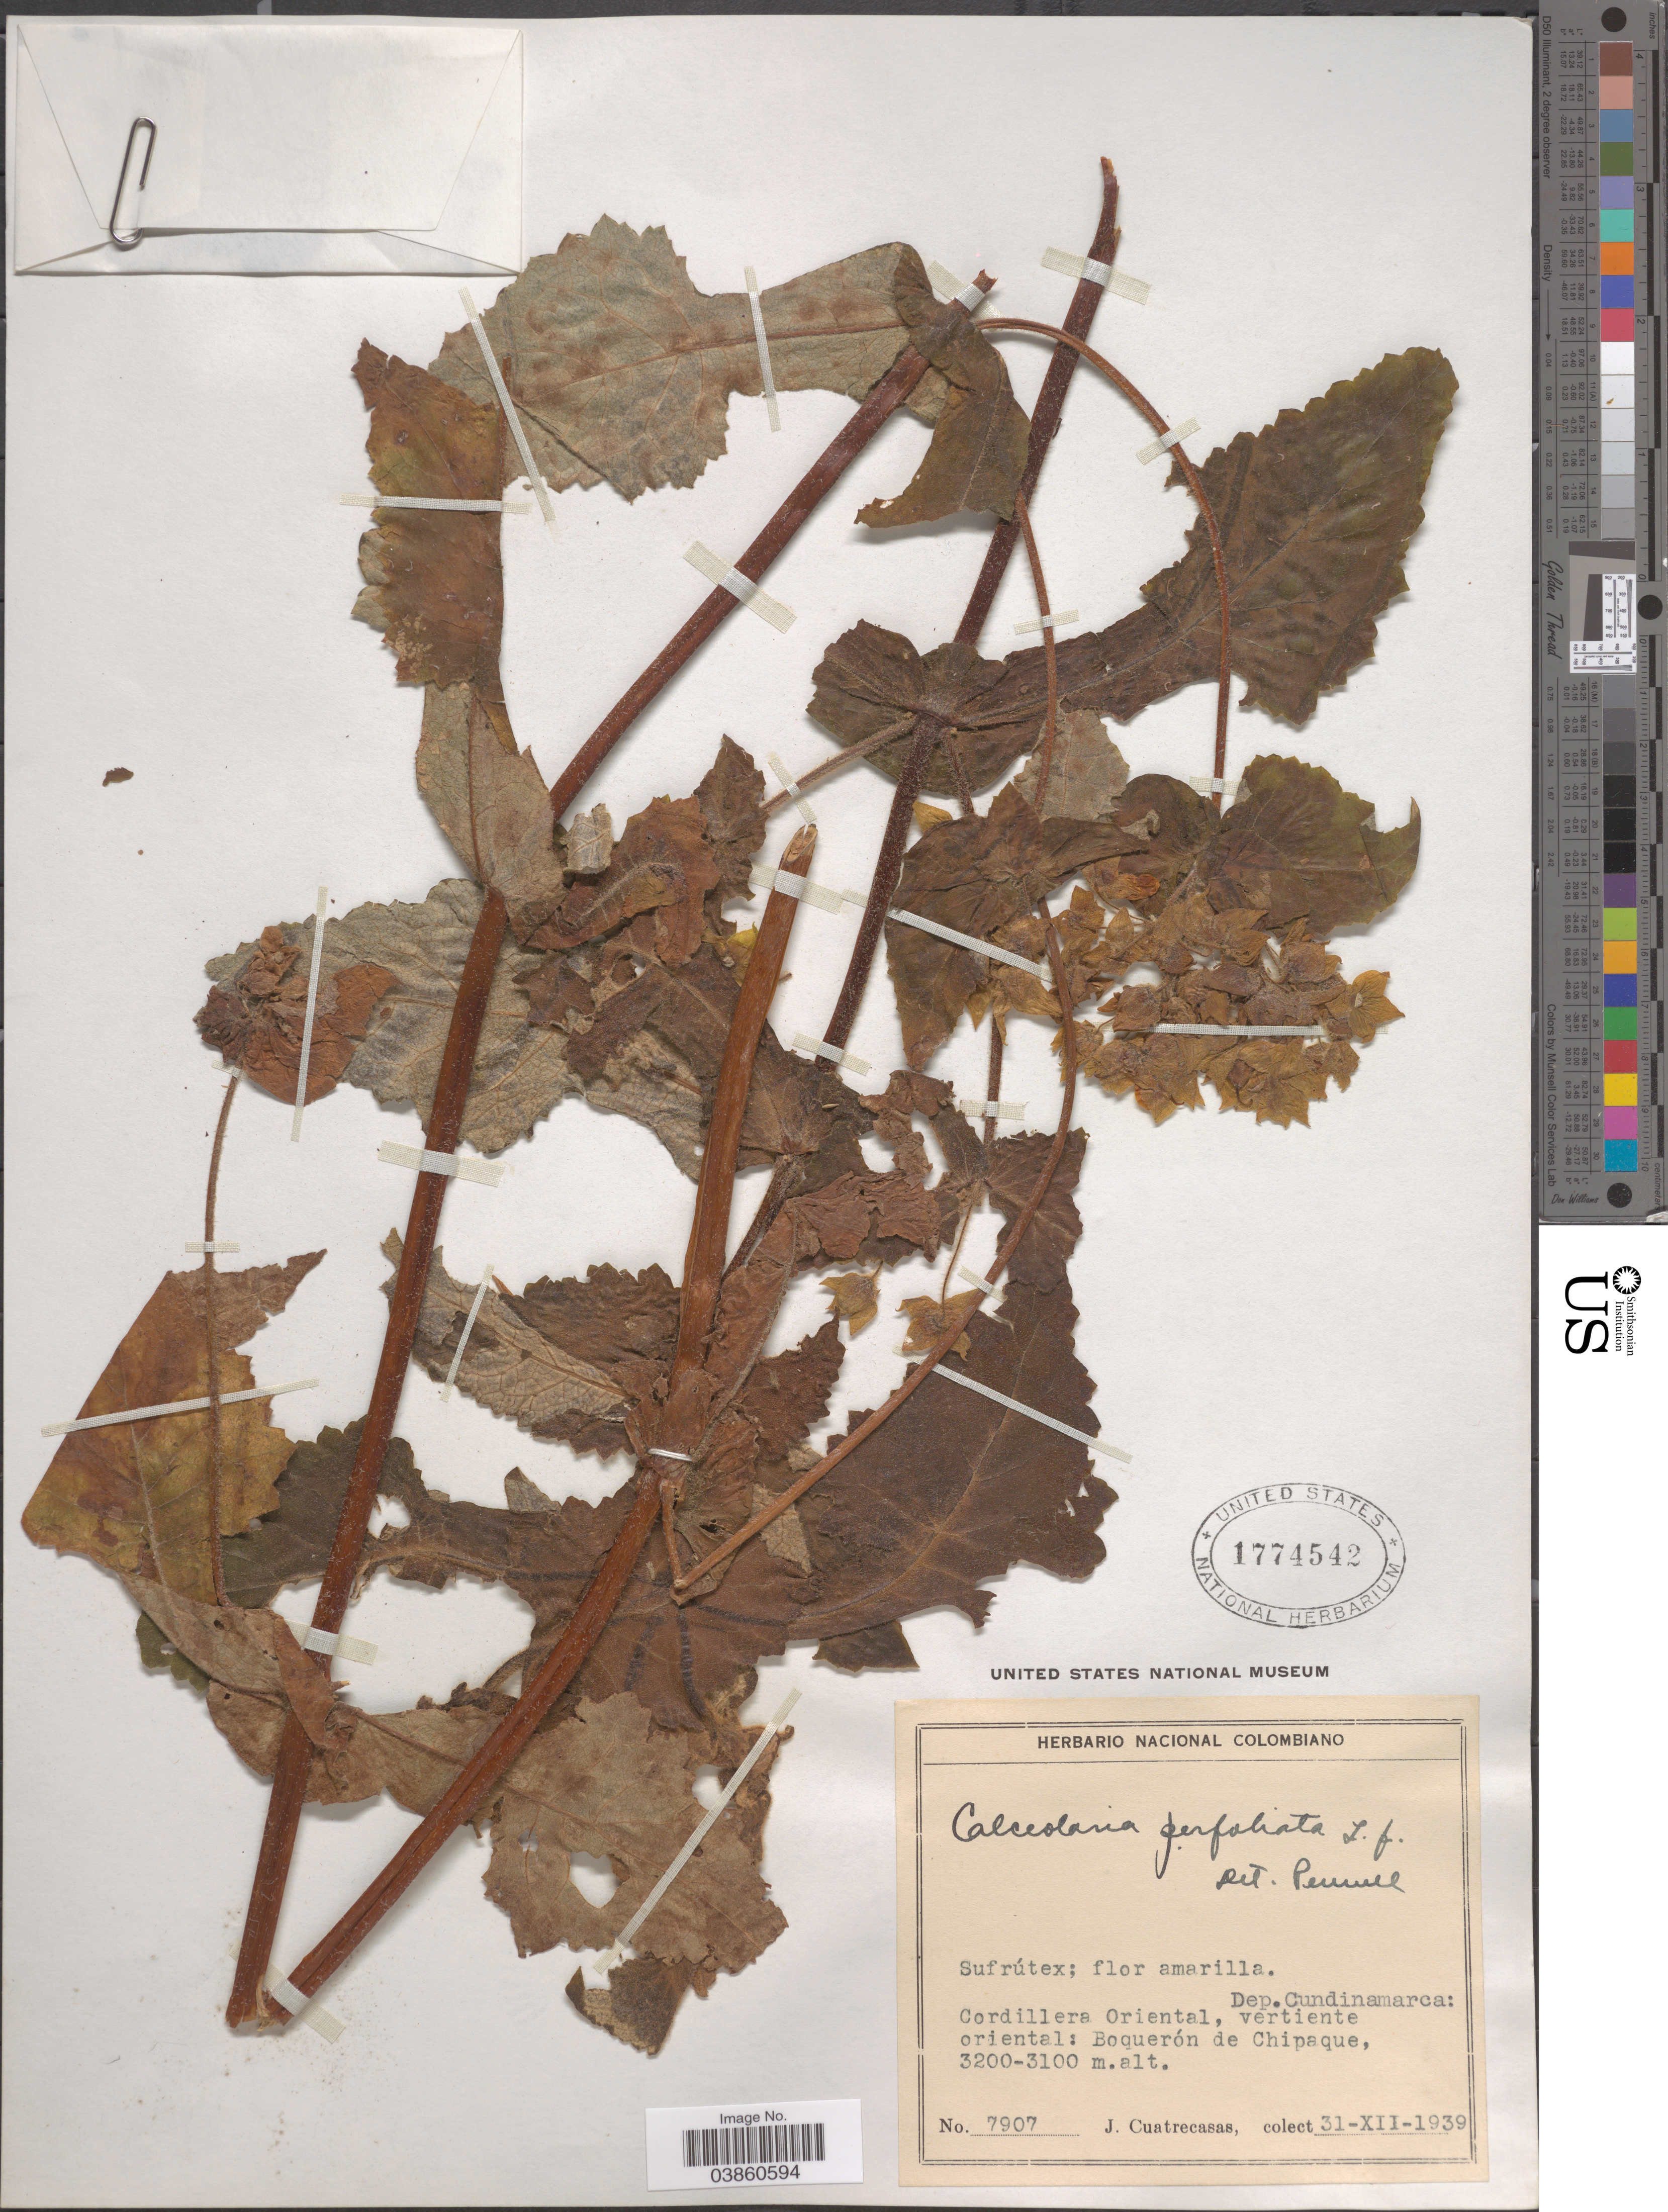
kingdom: Plantae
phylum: Tracheophyta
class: Magnoliopsida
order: Lamiales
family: Calceolariaceae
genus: Calceolaria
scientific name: Calceolaria perfoliata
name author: L. f.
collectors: J. Cuatrecasas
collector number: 7907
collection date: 1939-12-31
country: Colombia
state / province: Cundinamarca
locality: Dep. Cundinamarca. Cordillera Oriental, vertiente oriental: Boquerón de Chipaque.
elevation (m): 3100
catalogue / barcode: US 1774542